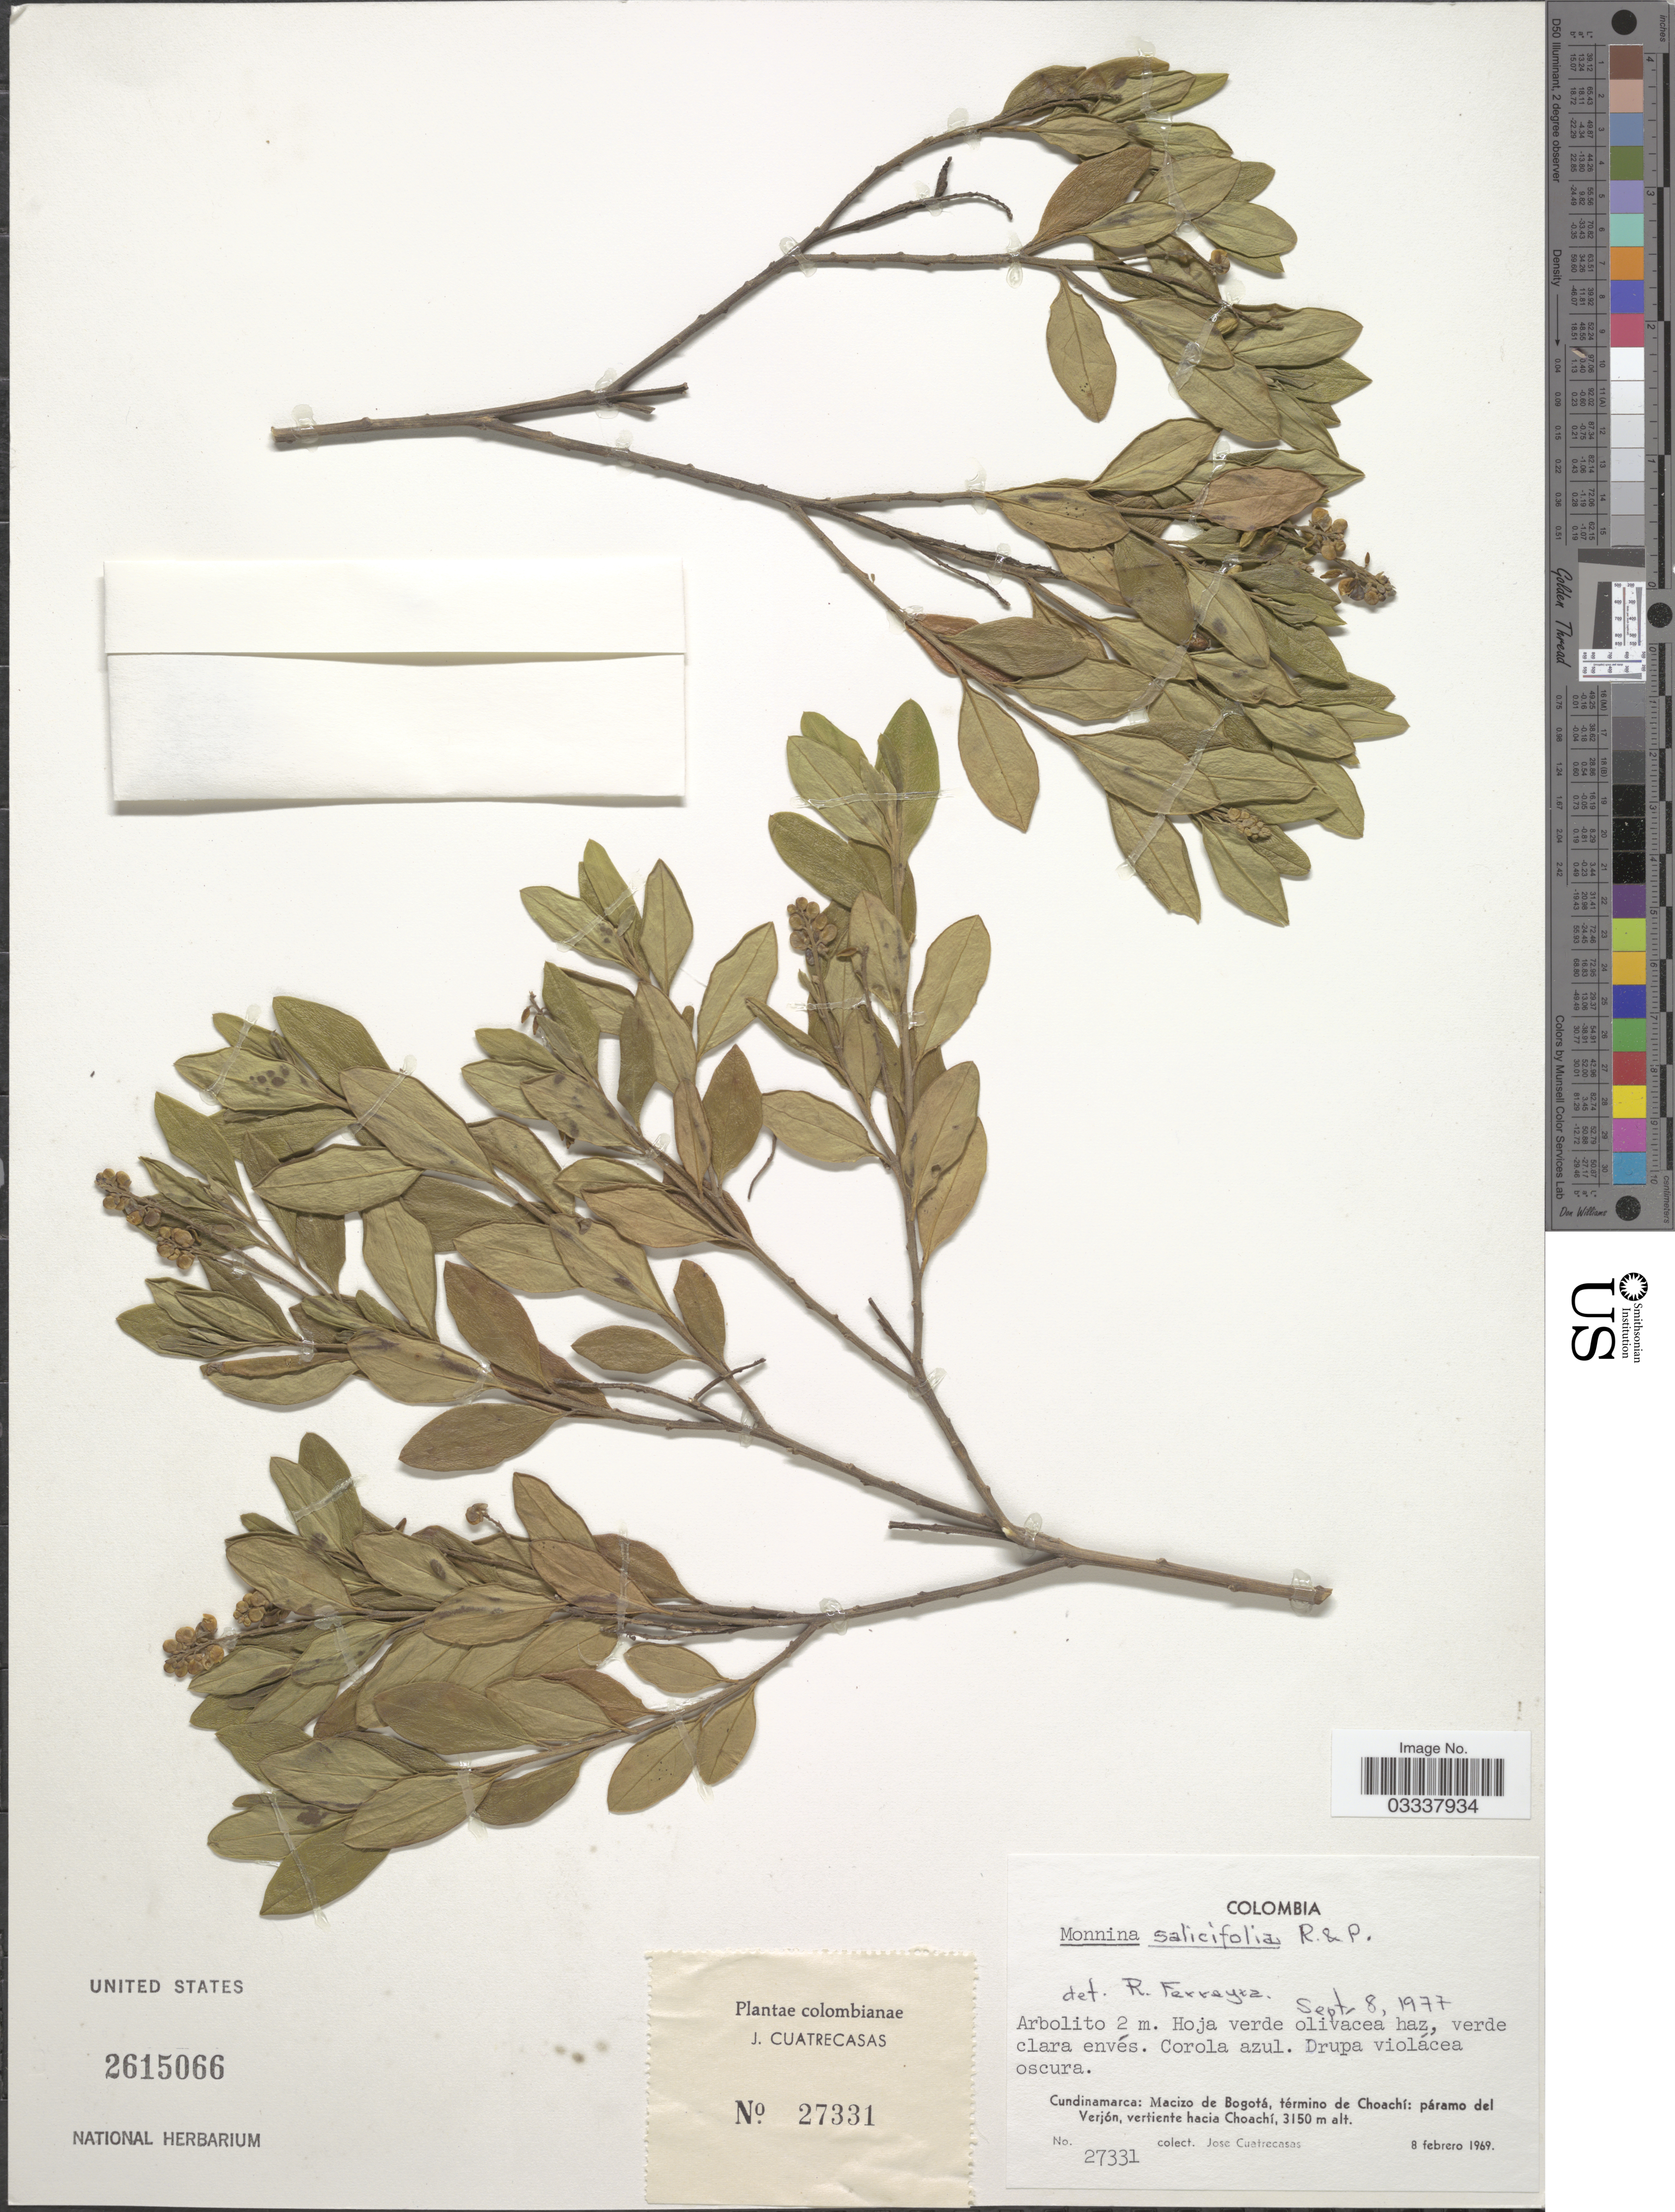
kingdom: Plantae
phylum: Tracheophyta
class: Magnoliopsida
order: Fabales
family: Polygalaceae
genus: Monnina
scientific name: Monnina salicifolia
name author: Ruiz & Pav.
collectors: J. Cuatrecasas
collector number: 27331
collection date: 1969-02-08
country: Colombia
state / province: Cundinamarca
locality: Macizo de Bogotá, término de Choachí: páramo del Verjón, vertiente hacia Choachí.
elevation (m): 3150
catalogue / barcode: US 2615066